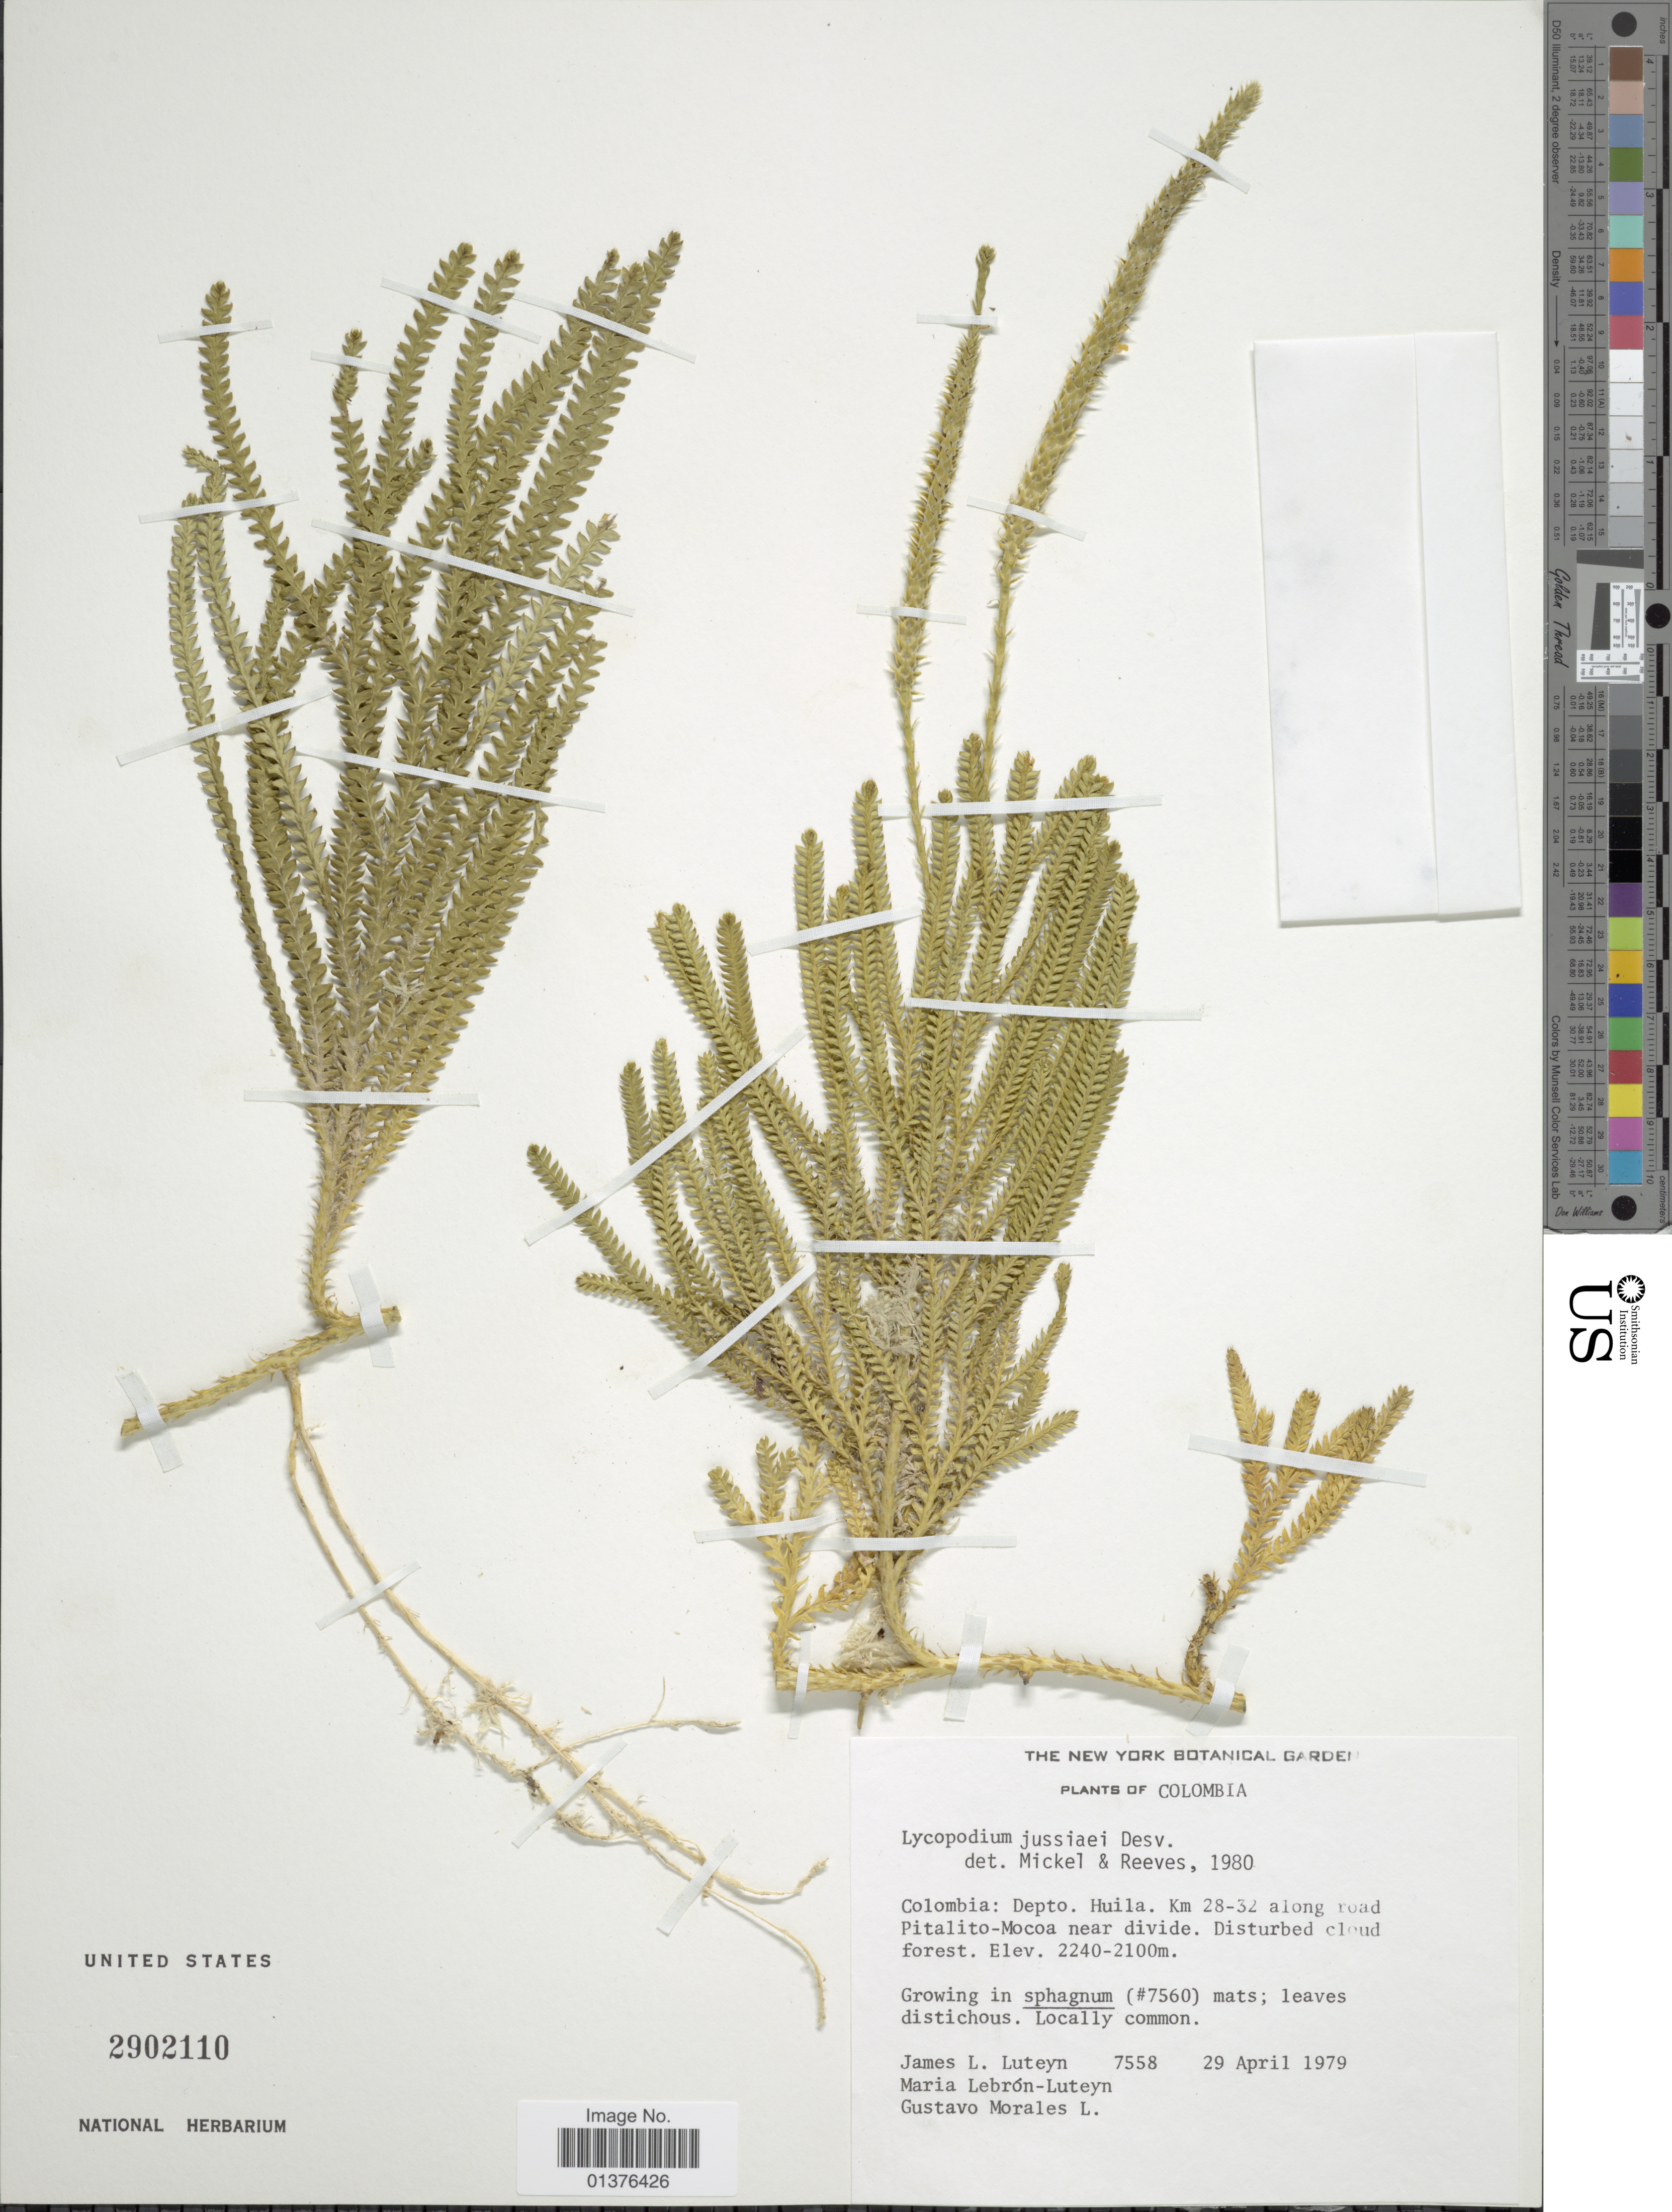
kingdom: Plantae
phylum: Tracheophyta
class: Lycopodiopsida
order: Lycopodiales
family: Lycopodiaceae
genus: Diphasium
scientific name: Diphasium jussiaei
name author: (Desv.) C. Presl ex Rothm.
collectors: J. L. Luteyn, M. L. Lebrón-Luteyn & G. Morales L.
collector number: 7558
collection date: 1979-04-29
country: Colombia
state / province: Huila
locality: Km 28-32 along road Pitalito-Mocoa near divide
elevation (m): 2100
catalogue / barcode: US 2902110